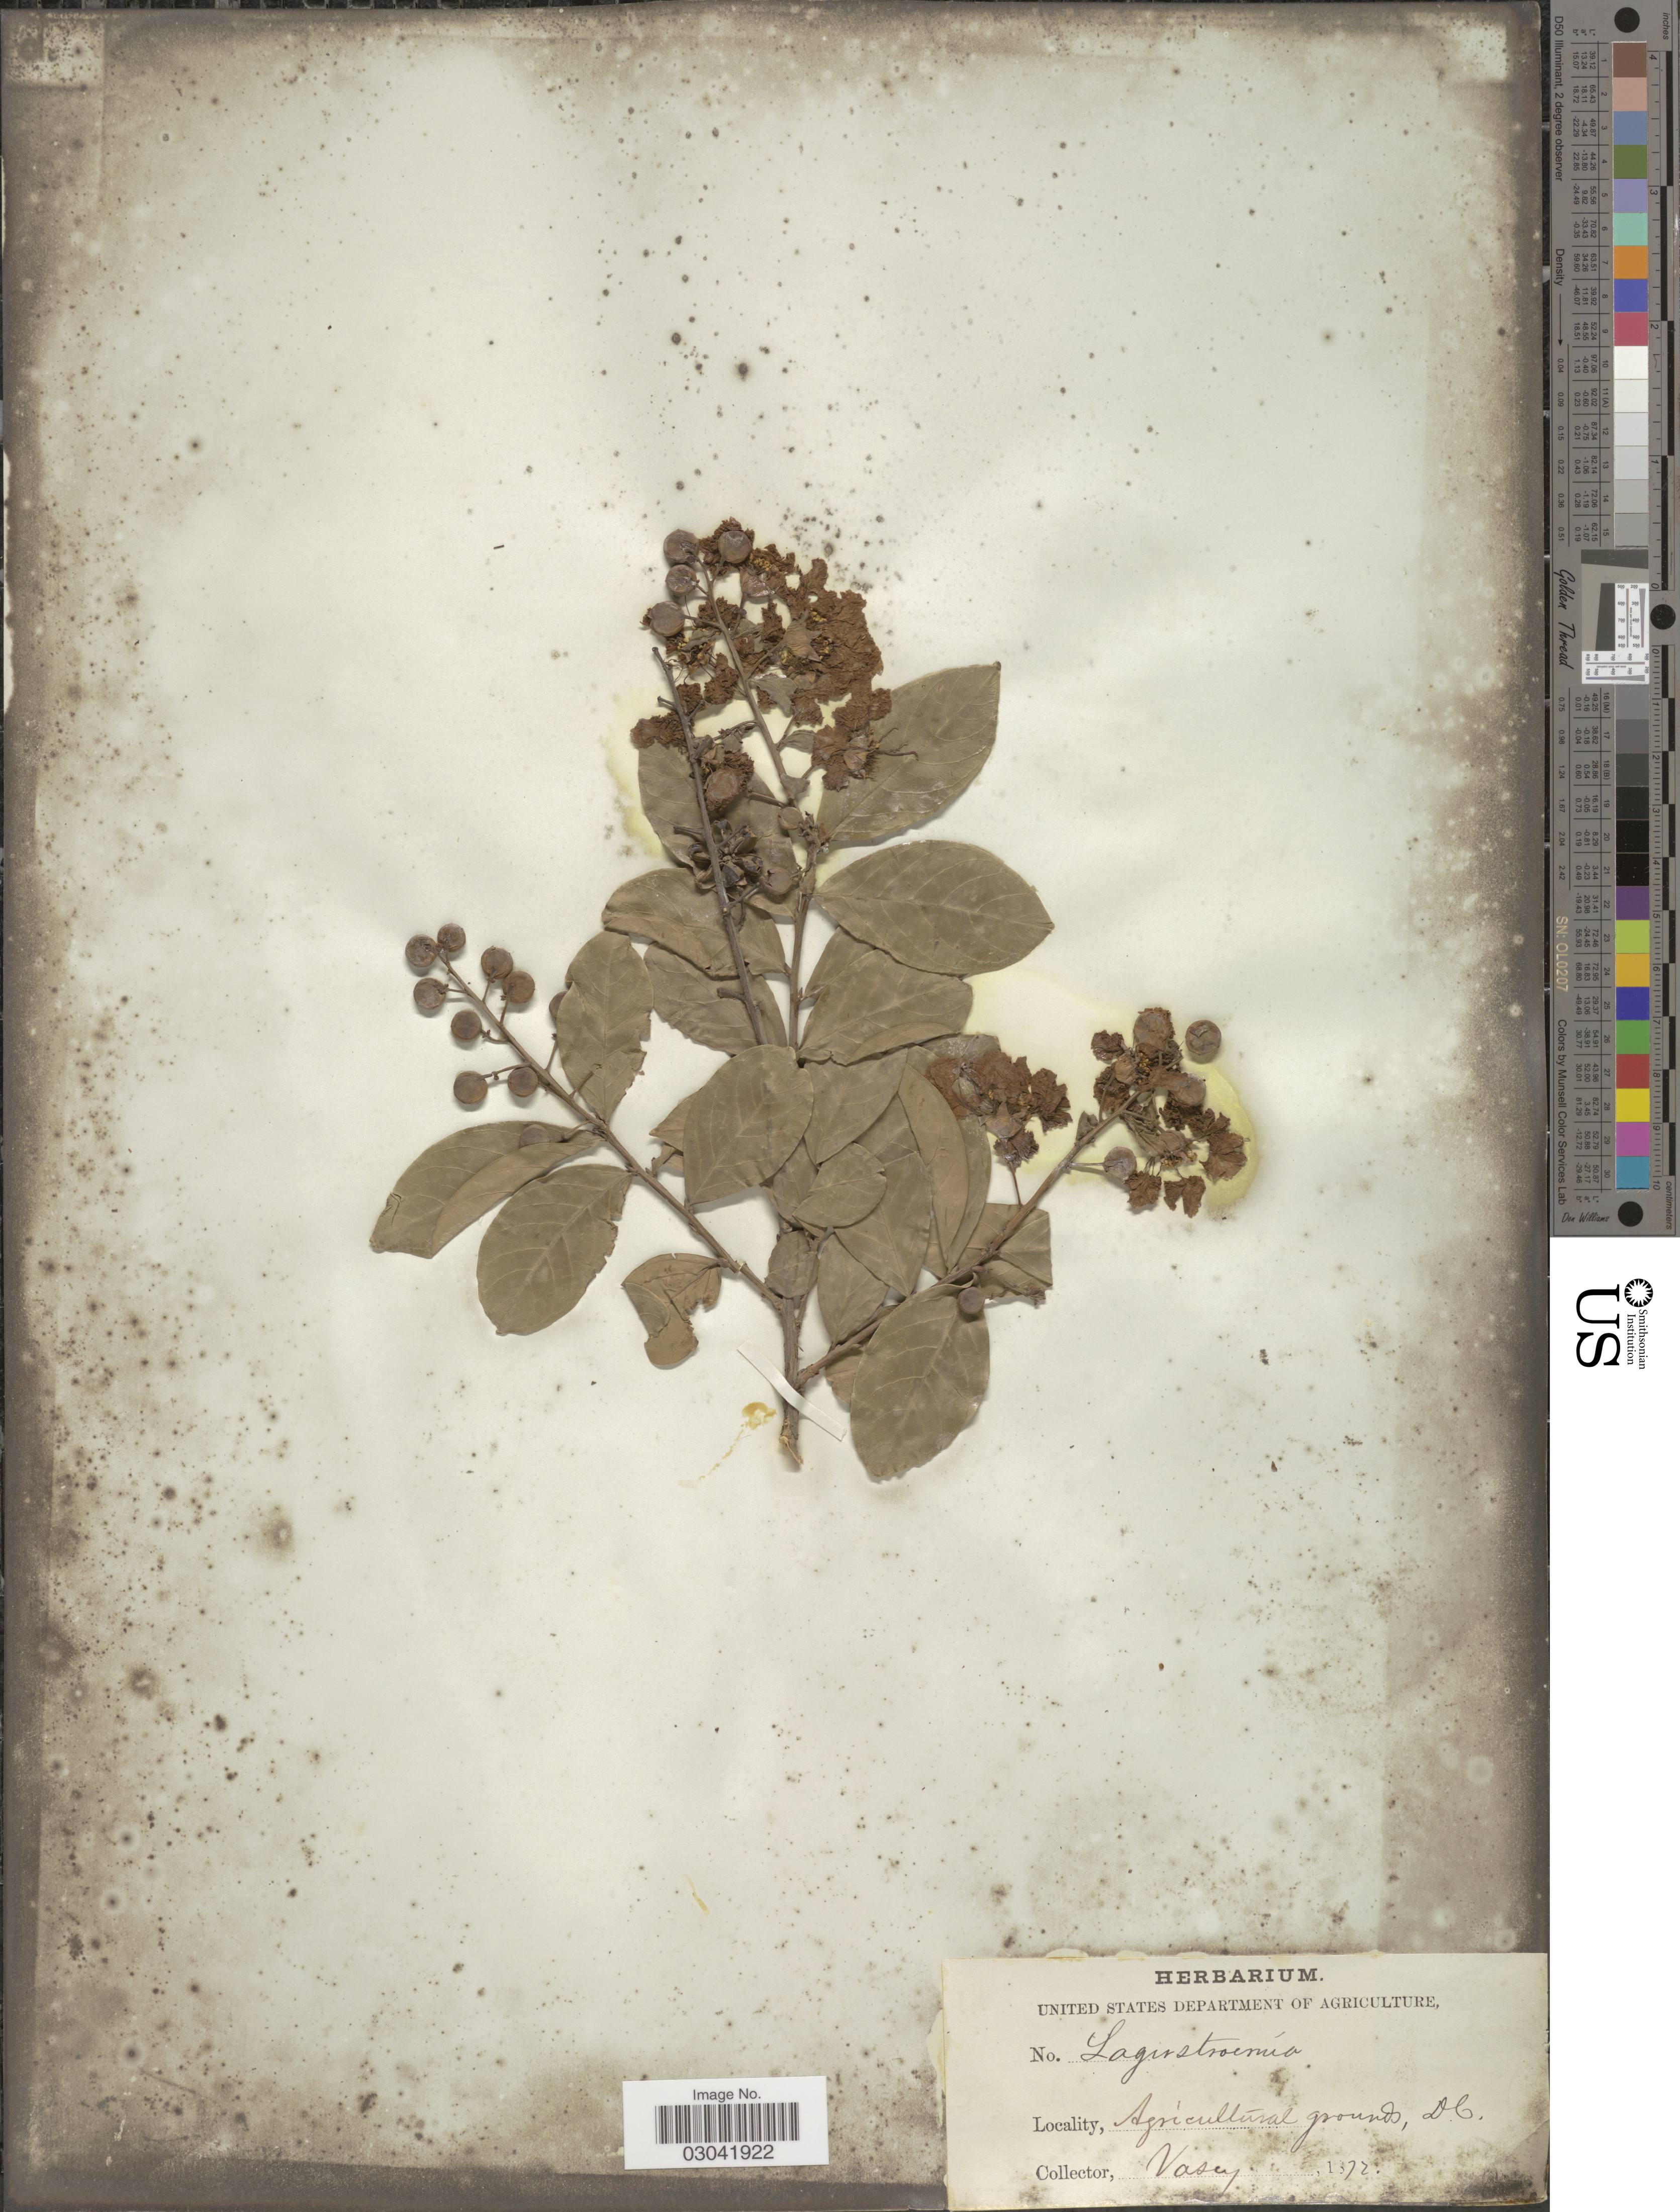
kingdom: Plantae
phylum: Tracheophyta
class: Magnoliopsida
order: Myrtales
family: Lythraceae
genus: Lagerstroemia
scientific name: Lagerstroemia indica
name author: L.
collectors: Vasey, --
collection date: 1872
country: United States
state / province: District of Columbia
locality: Agricultural grounds, D. C.